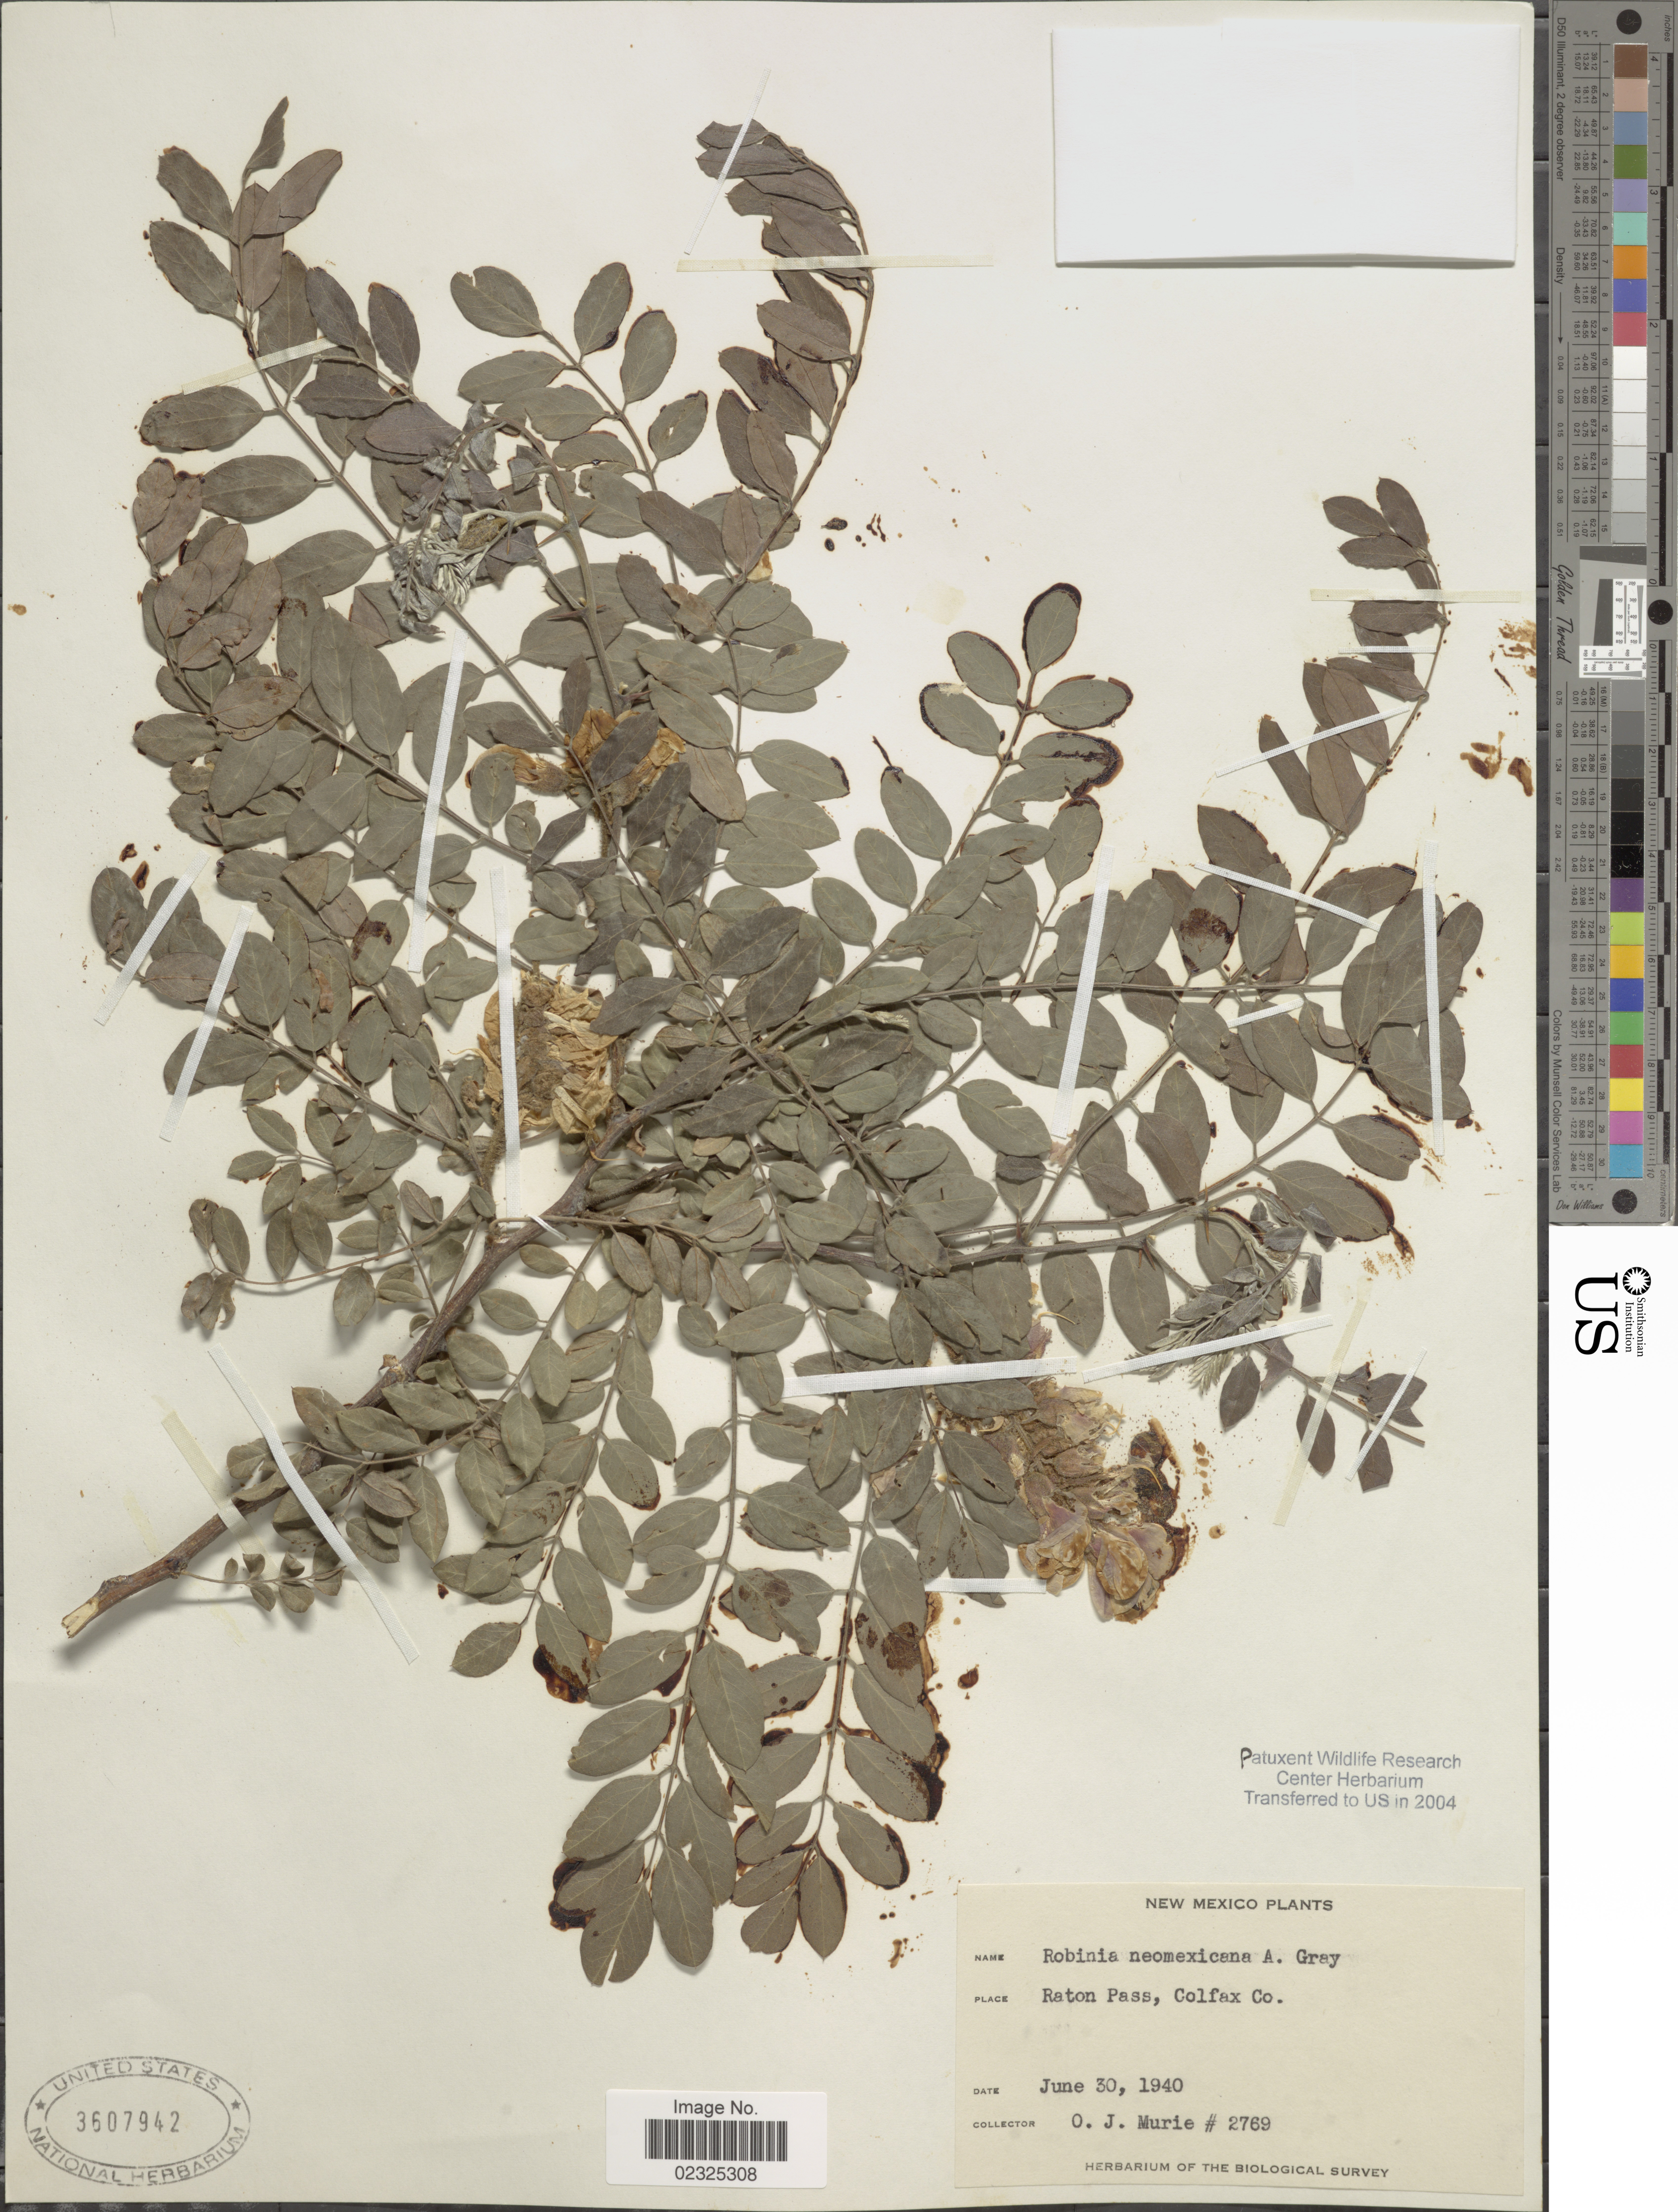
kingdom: Plantae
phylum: Tracheophyta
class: Magnoliopsida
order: Fabales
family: Fabaceae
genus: Robinia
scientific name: Robinia neomexicana var. neomexicana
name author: A. Gray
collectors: O. Murie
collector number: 2769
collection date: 1940-06-30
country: United States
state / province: New Mexico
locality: Raton Pass, Colfax Co.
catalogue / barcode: US 3607942